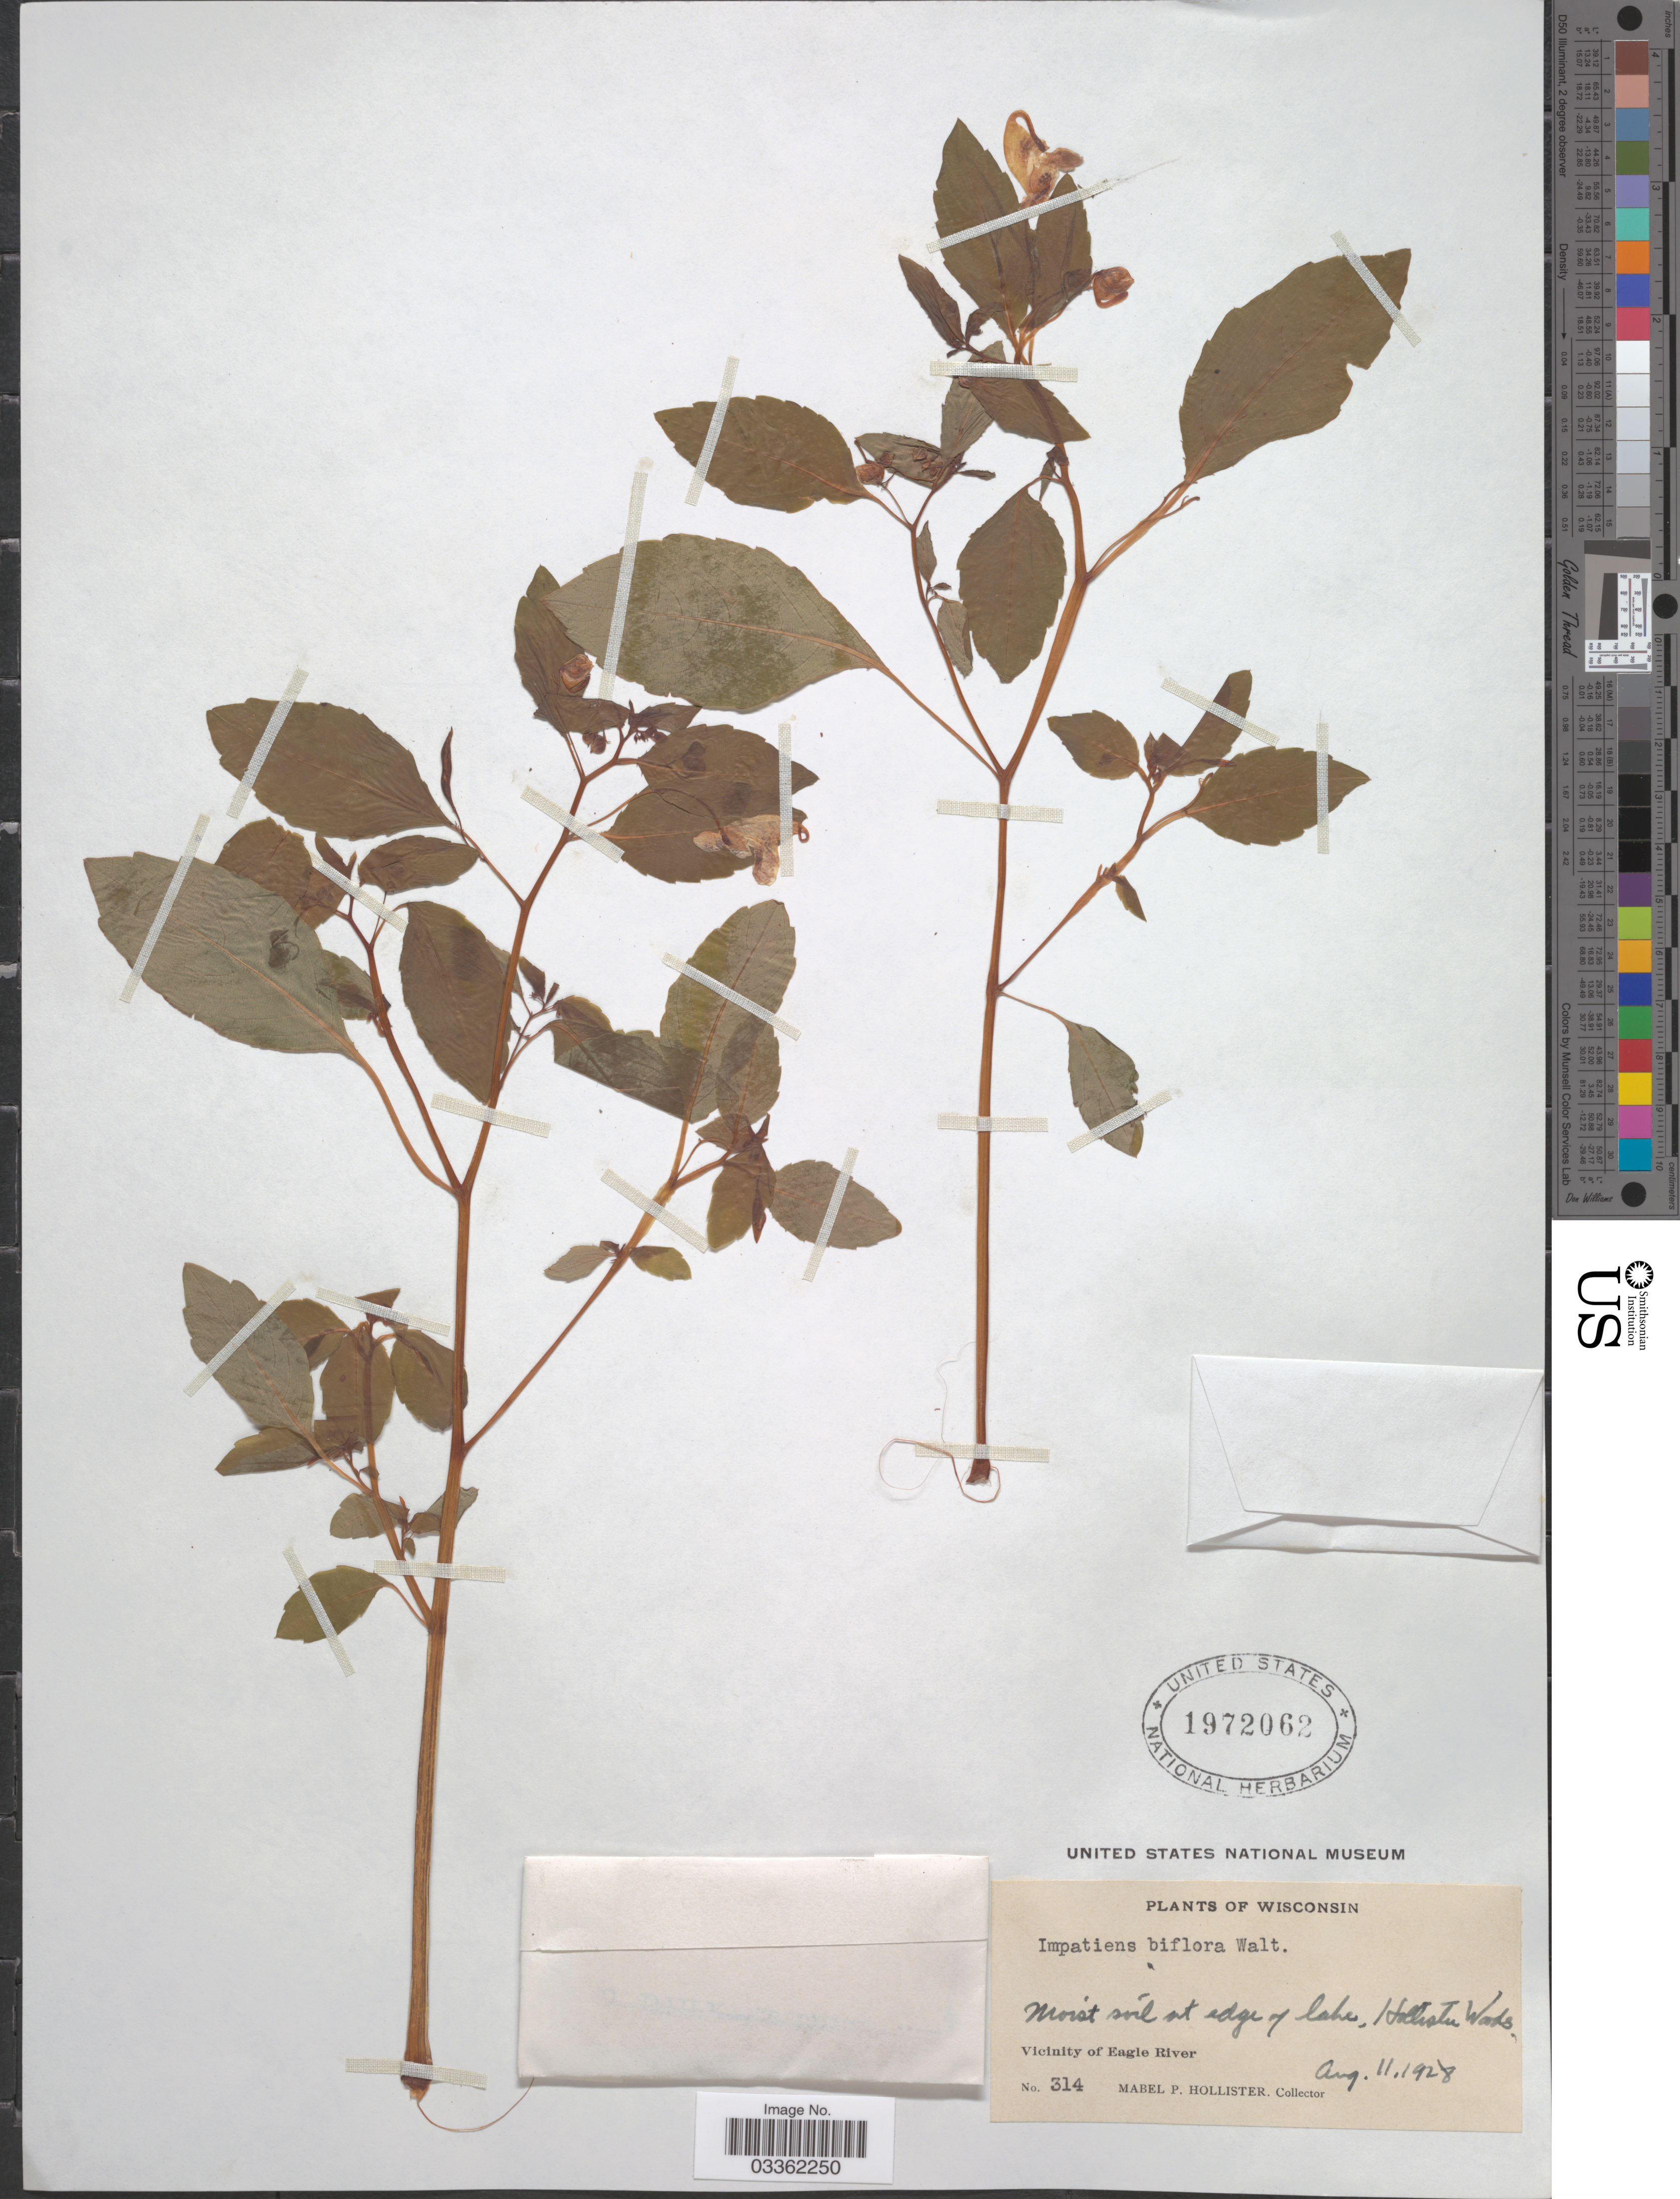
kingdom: Plantae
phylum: Tracheophyta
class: Magnoliopsida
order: Ericales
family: Balsaminaceae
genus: Impatiens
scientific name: Impatiens capensis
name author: Meerb.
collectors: M. Hollister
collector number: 314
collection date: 1928-08-11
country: United States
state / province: Wisconsin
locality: Hollister Woods, Vicinity of Eagle River.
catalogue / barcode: US 1972062